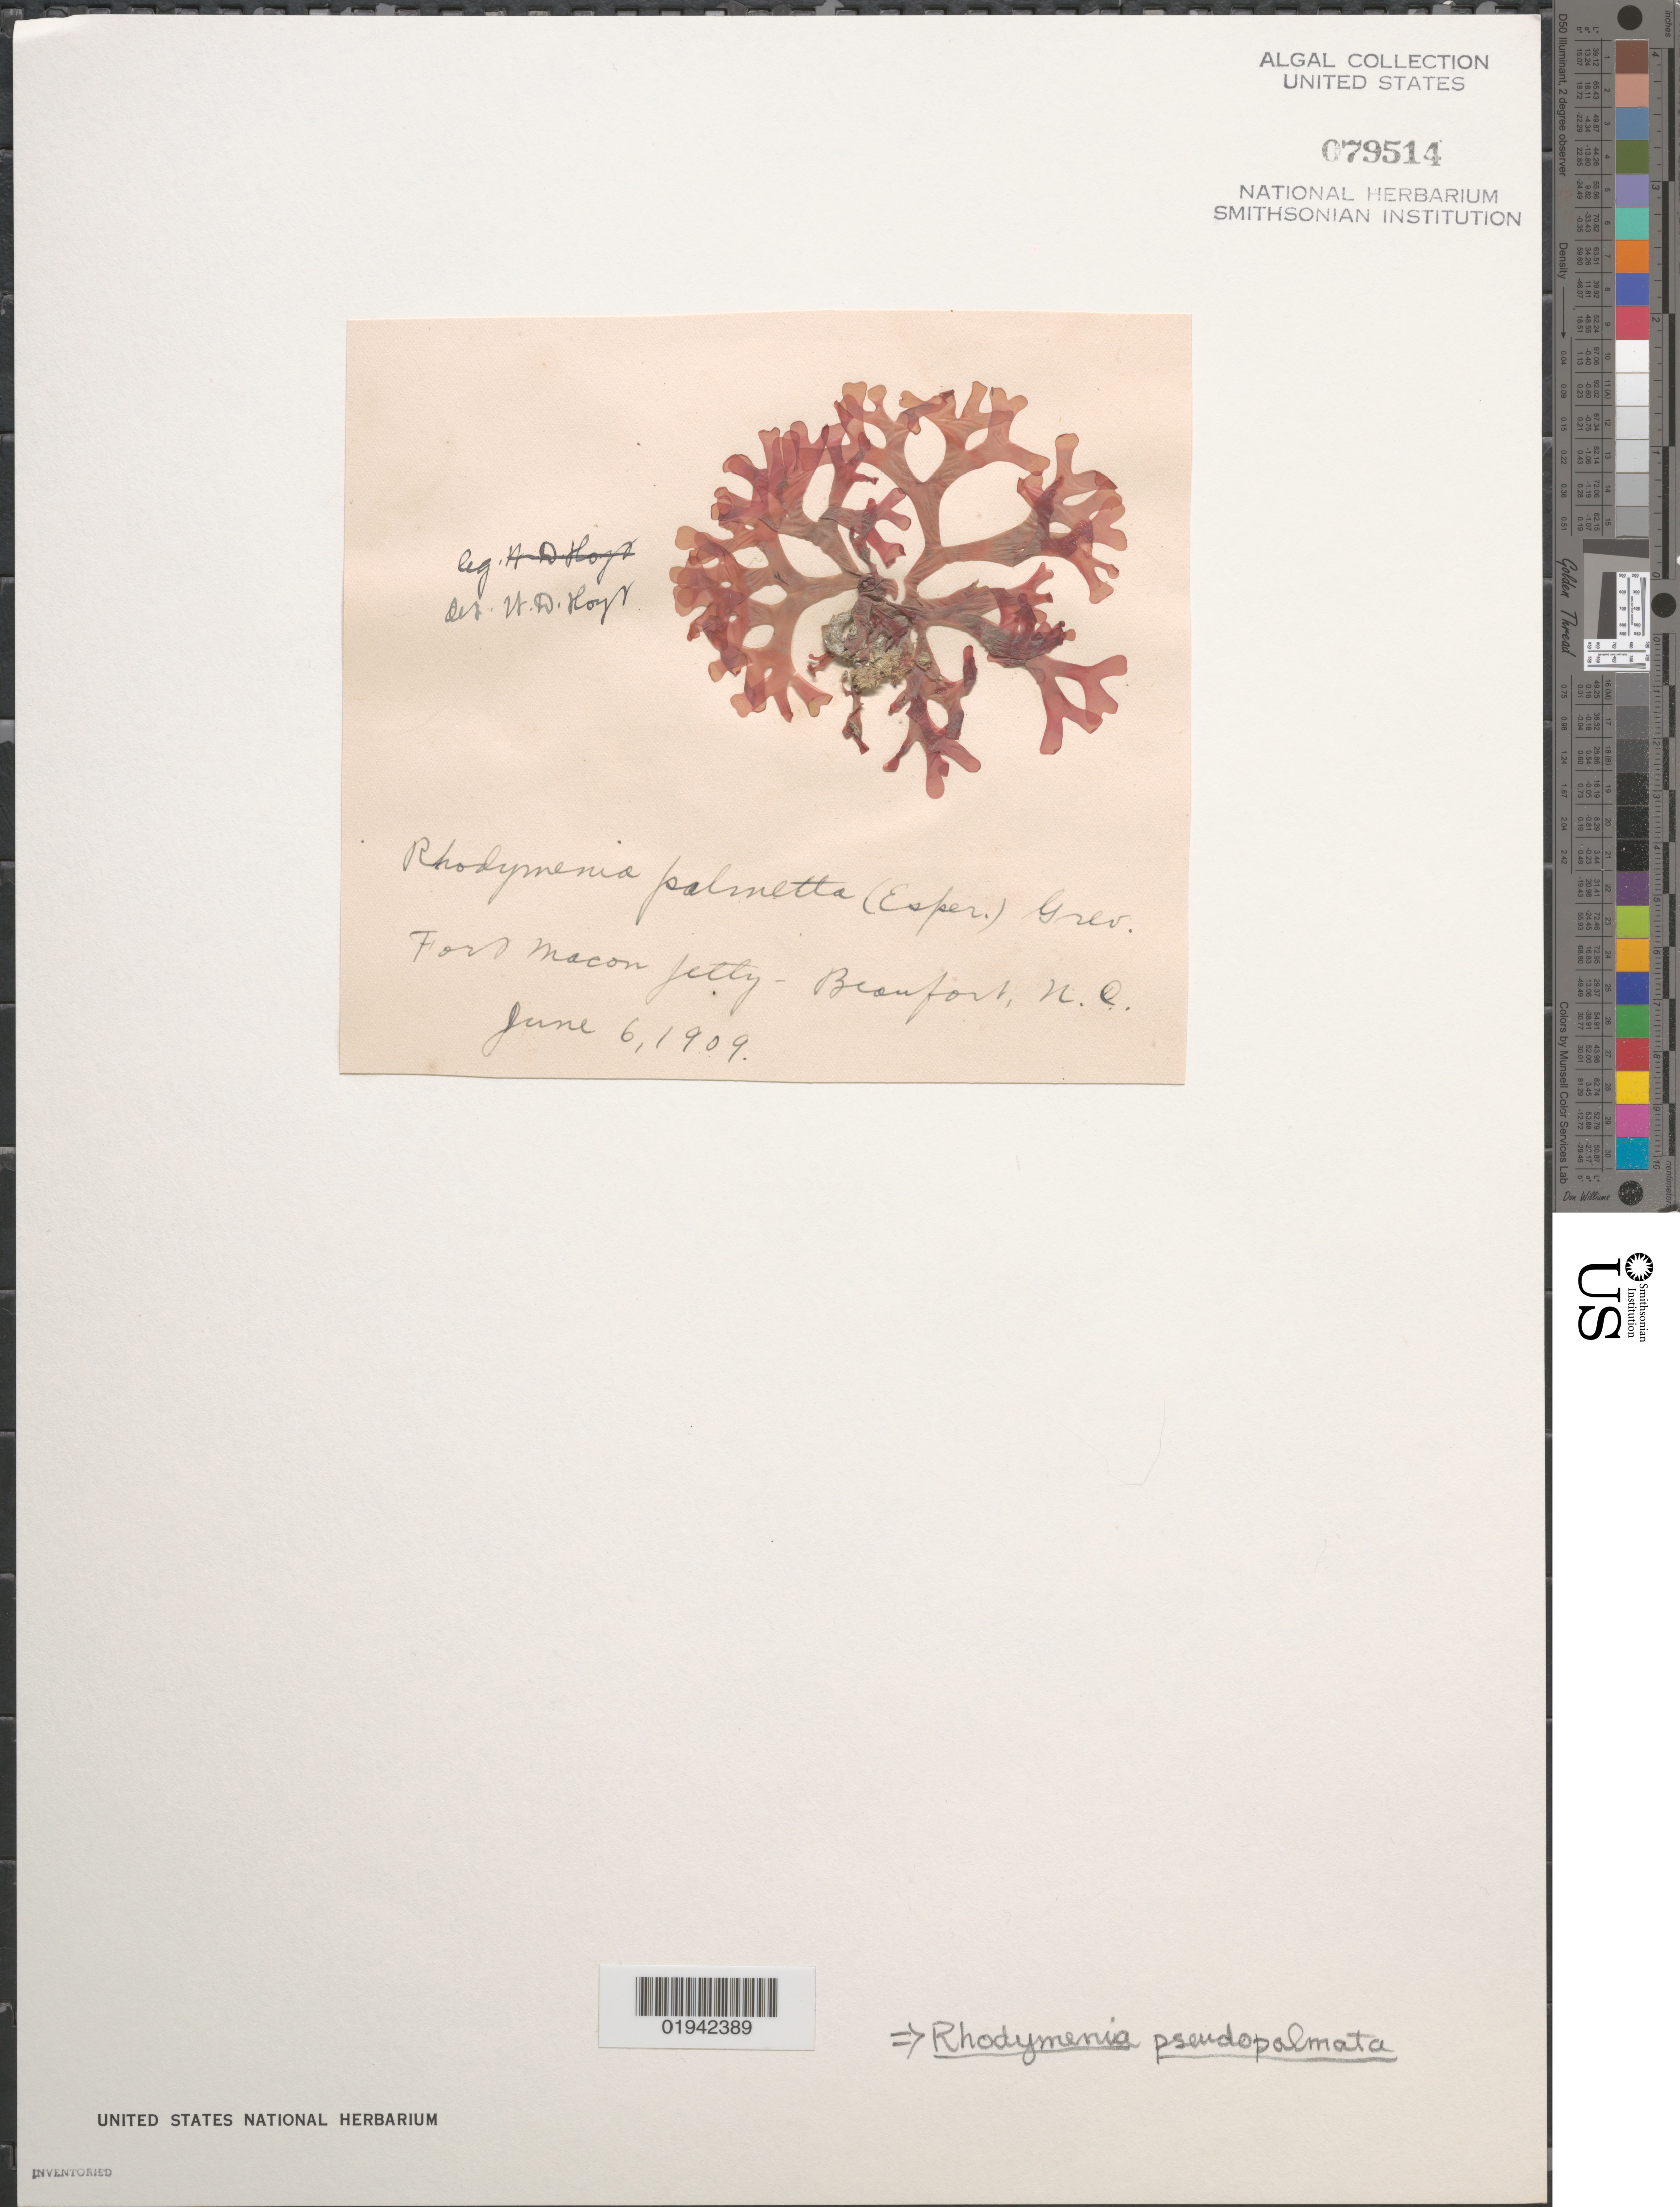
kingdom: Plantae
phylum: Rhodophyta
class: Florideophyceae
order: Rhodymeniales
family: Rhodymeniaceae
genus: Rhodymenia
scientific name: Rhodymenia pseudopalmata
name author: (J.V.Lamouroux) P.C. Silva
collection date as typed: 06 Jun 1909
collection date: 1909-06-06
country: United States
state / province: North Carolina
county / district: Carteret County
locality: Beaufort, Fort Macon jetty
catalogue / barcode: US 79514